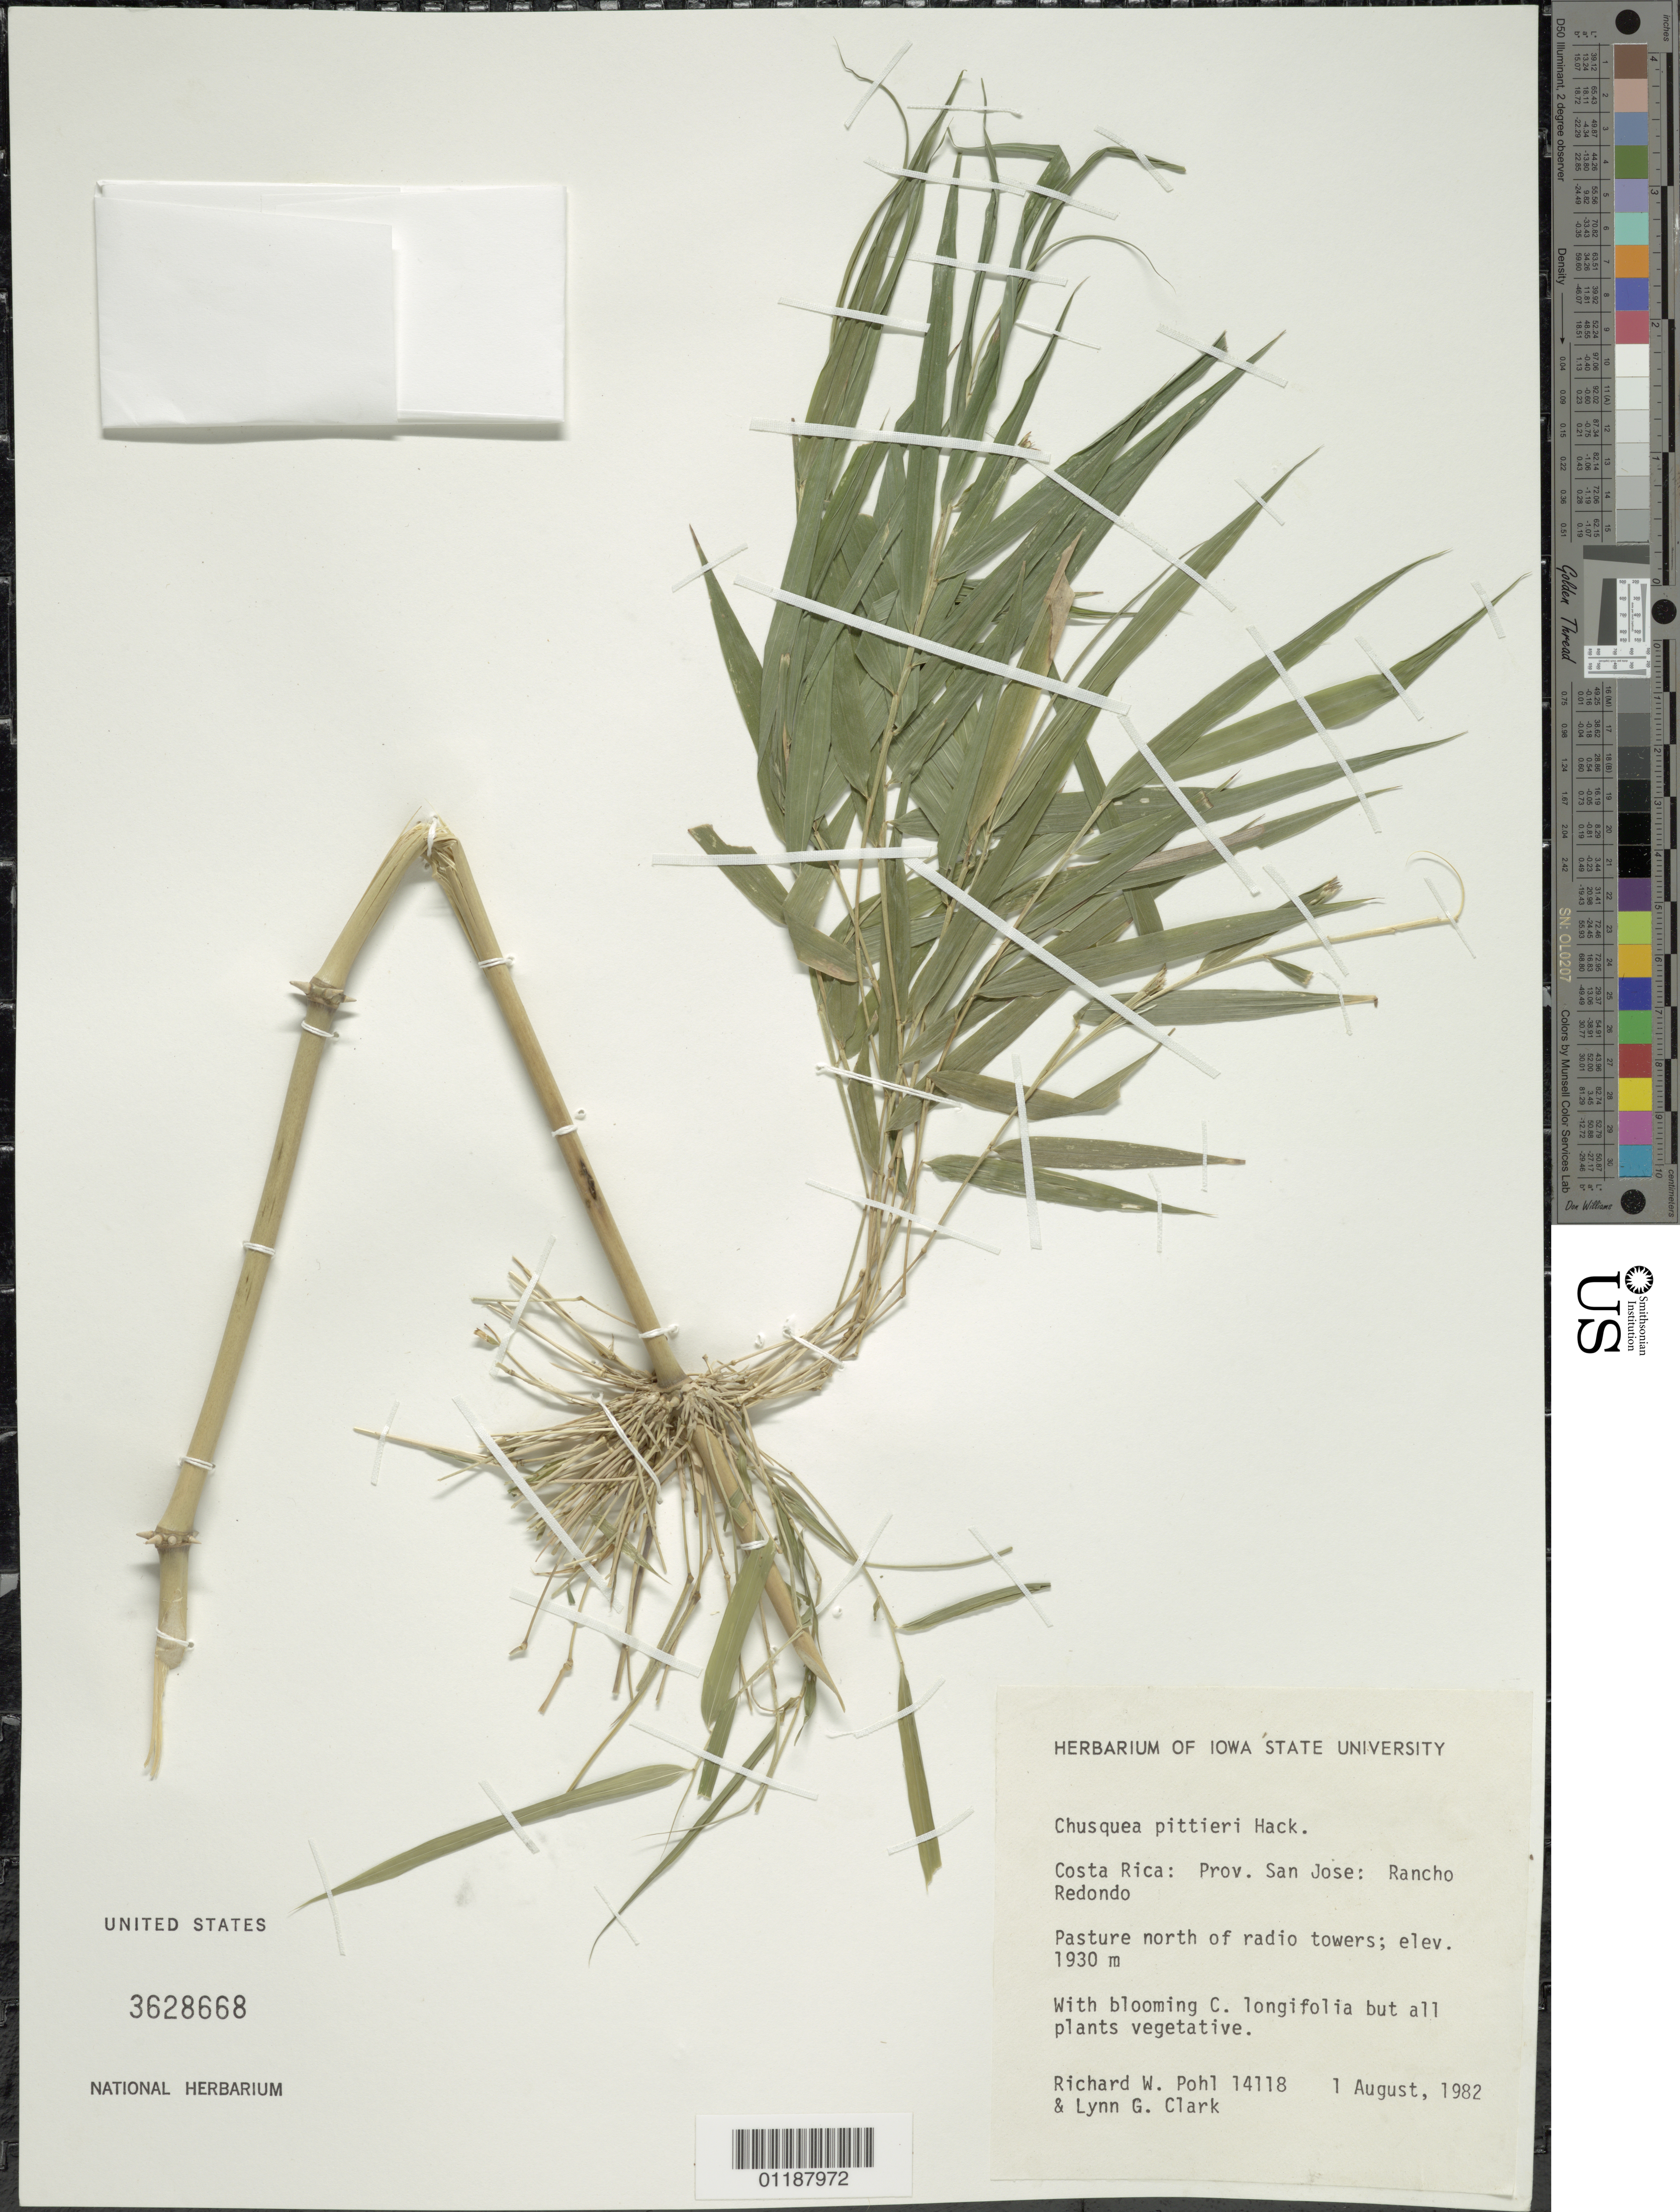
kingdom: Plantae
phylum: Tracheophyta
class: Liliopsida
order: Poales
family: Poaceae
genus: Chusquea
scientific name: Chusquea pittieri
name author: Hack.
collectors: R. W. Pohl & L. G. Clark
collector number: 14118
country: Costa Rica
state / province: San Jose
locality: Rancho Redondo, N of the radio tower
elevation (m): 1930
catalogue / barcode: US 3628668